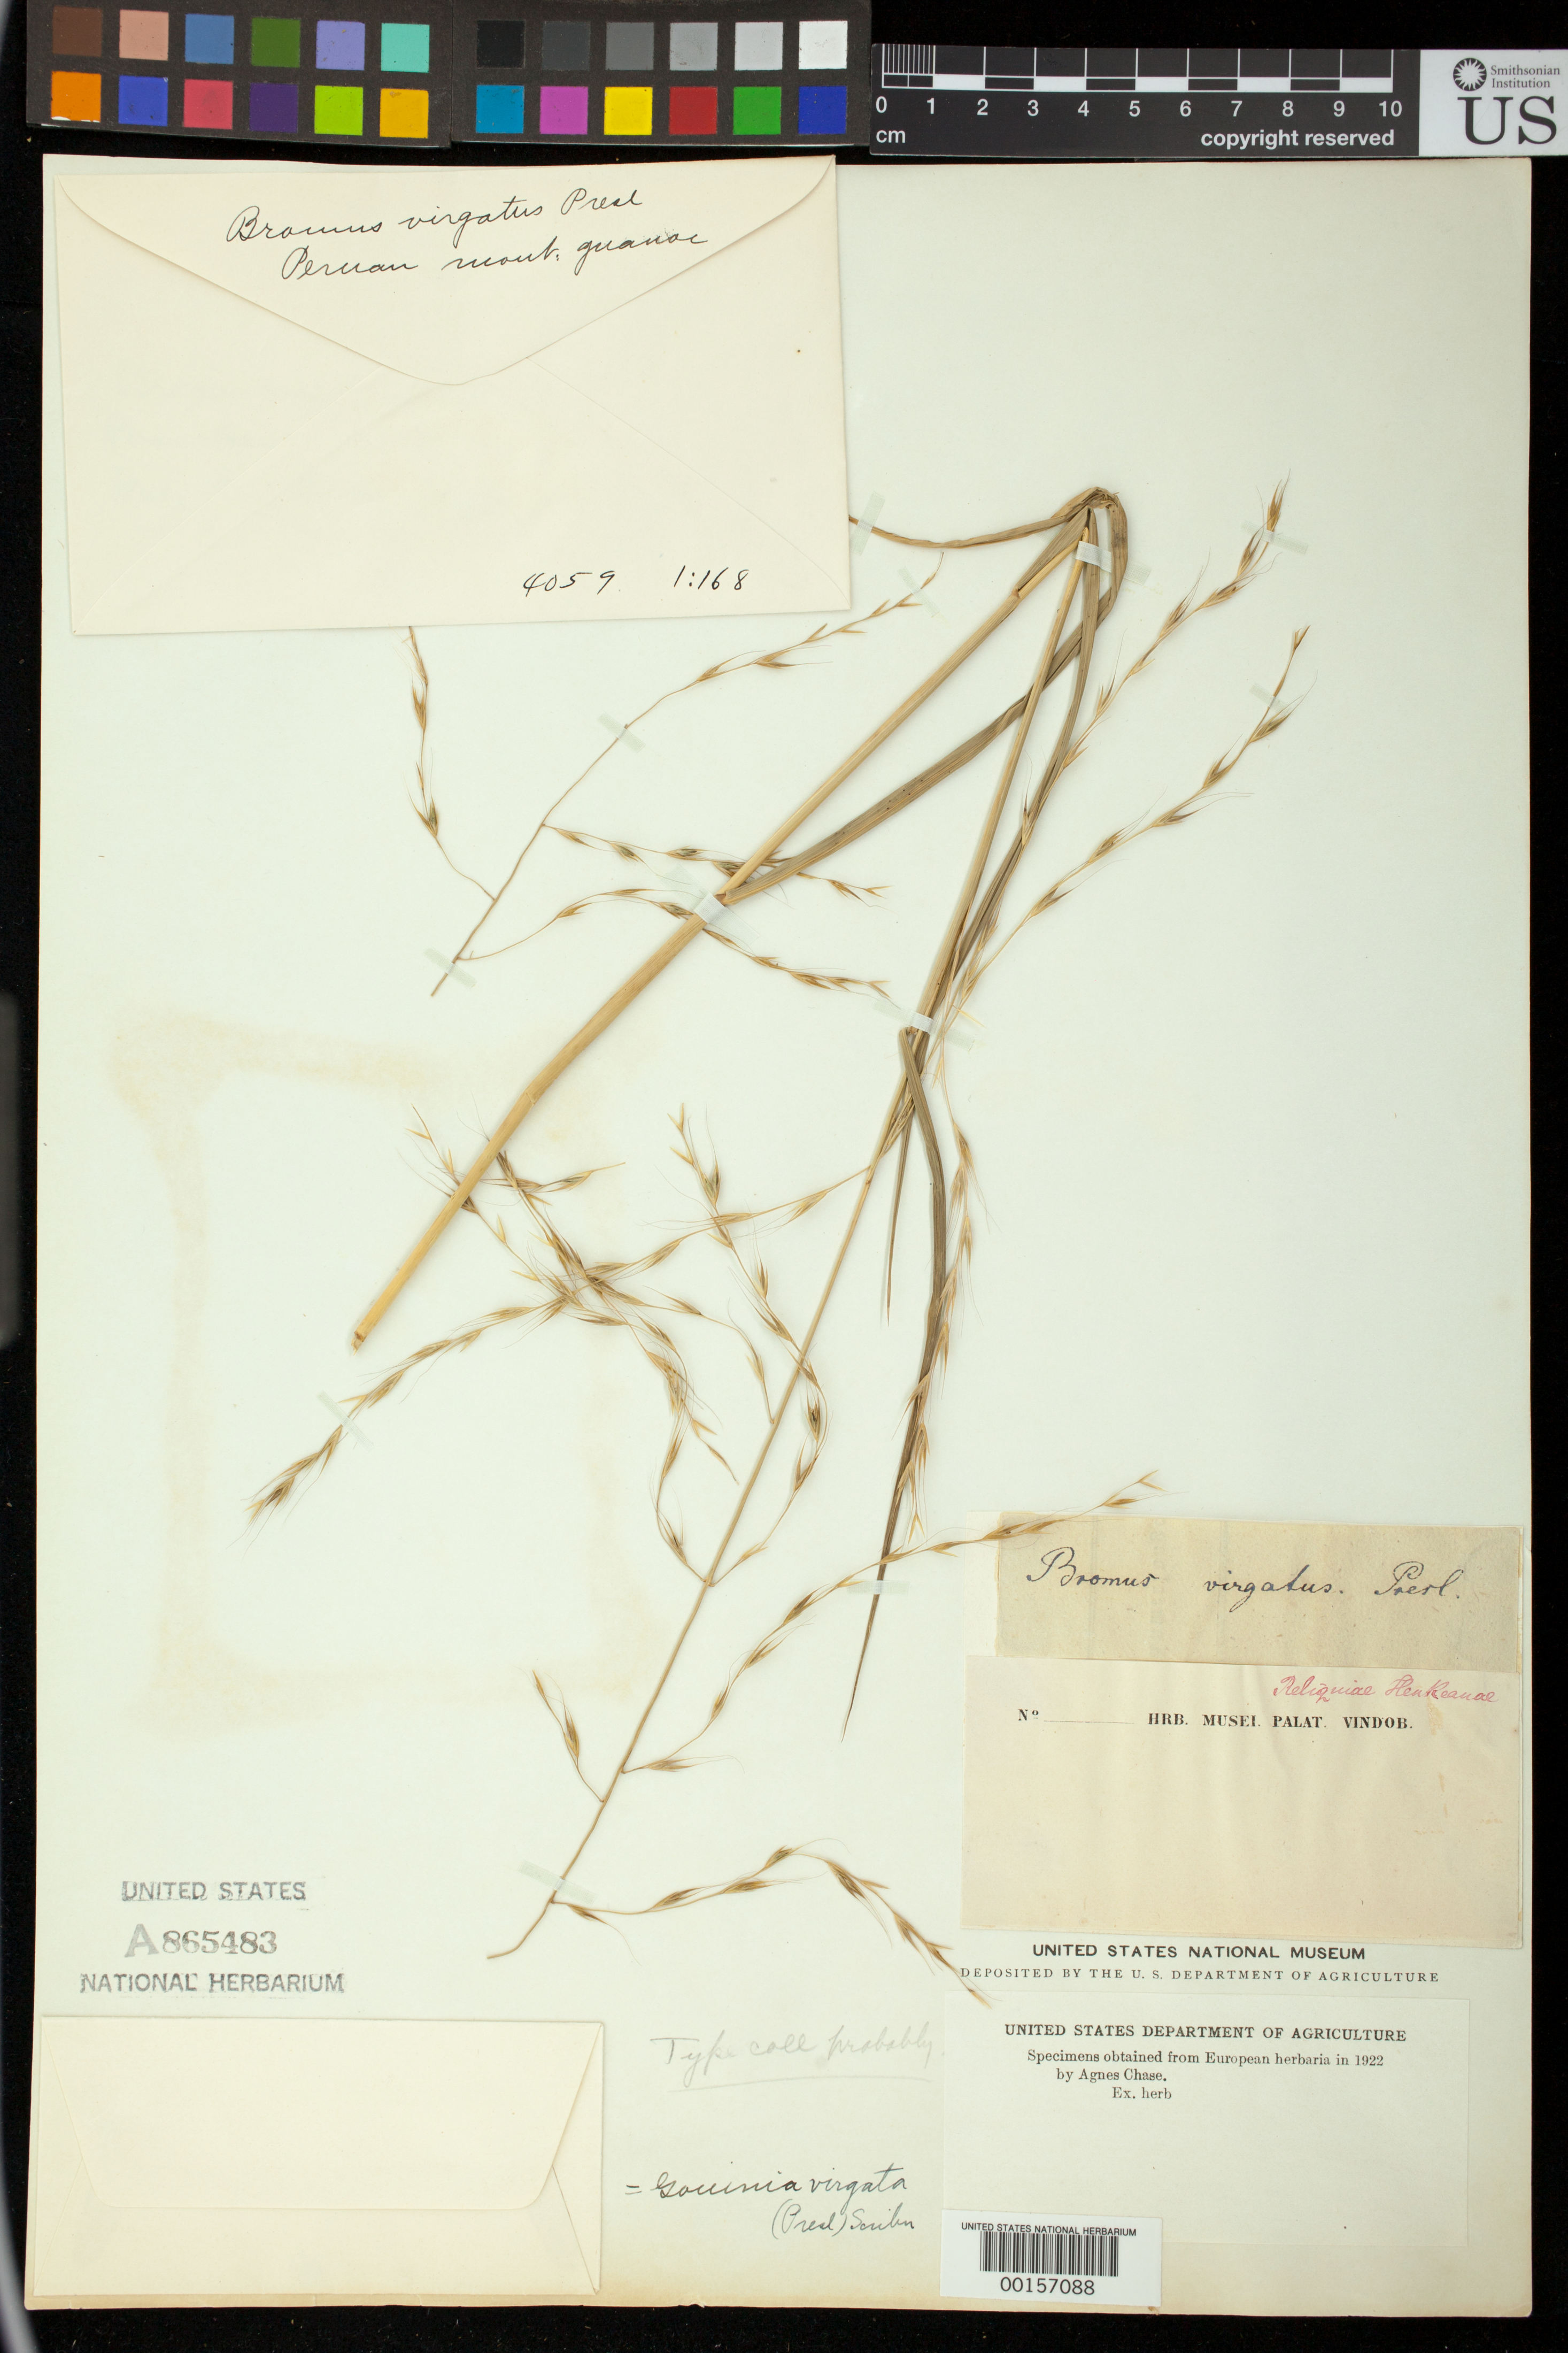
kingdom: Plantae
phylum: Tracheophyta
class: Liliopsida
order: Poales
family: Poaceae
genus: Bromus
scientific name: Bromus virgatus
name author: C. Presl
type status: Type Fragment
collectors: T. P. X. Haenke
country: Peru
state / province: San Martín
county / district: Mariscal Cáceres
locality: Rio Huallaga, margen Derecha del; Balsa Probana; dtto. Tocache Nuevo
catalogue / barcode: US 865483A